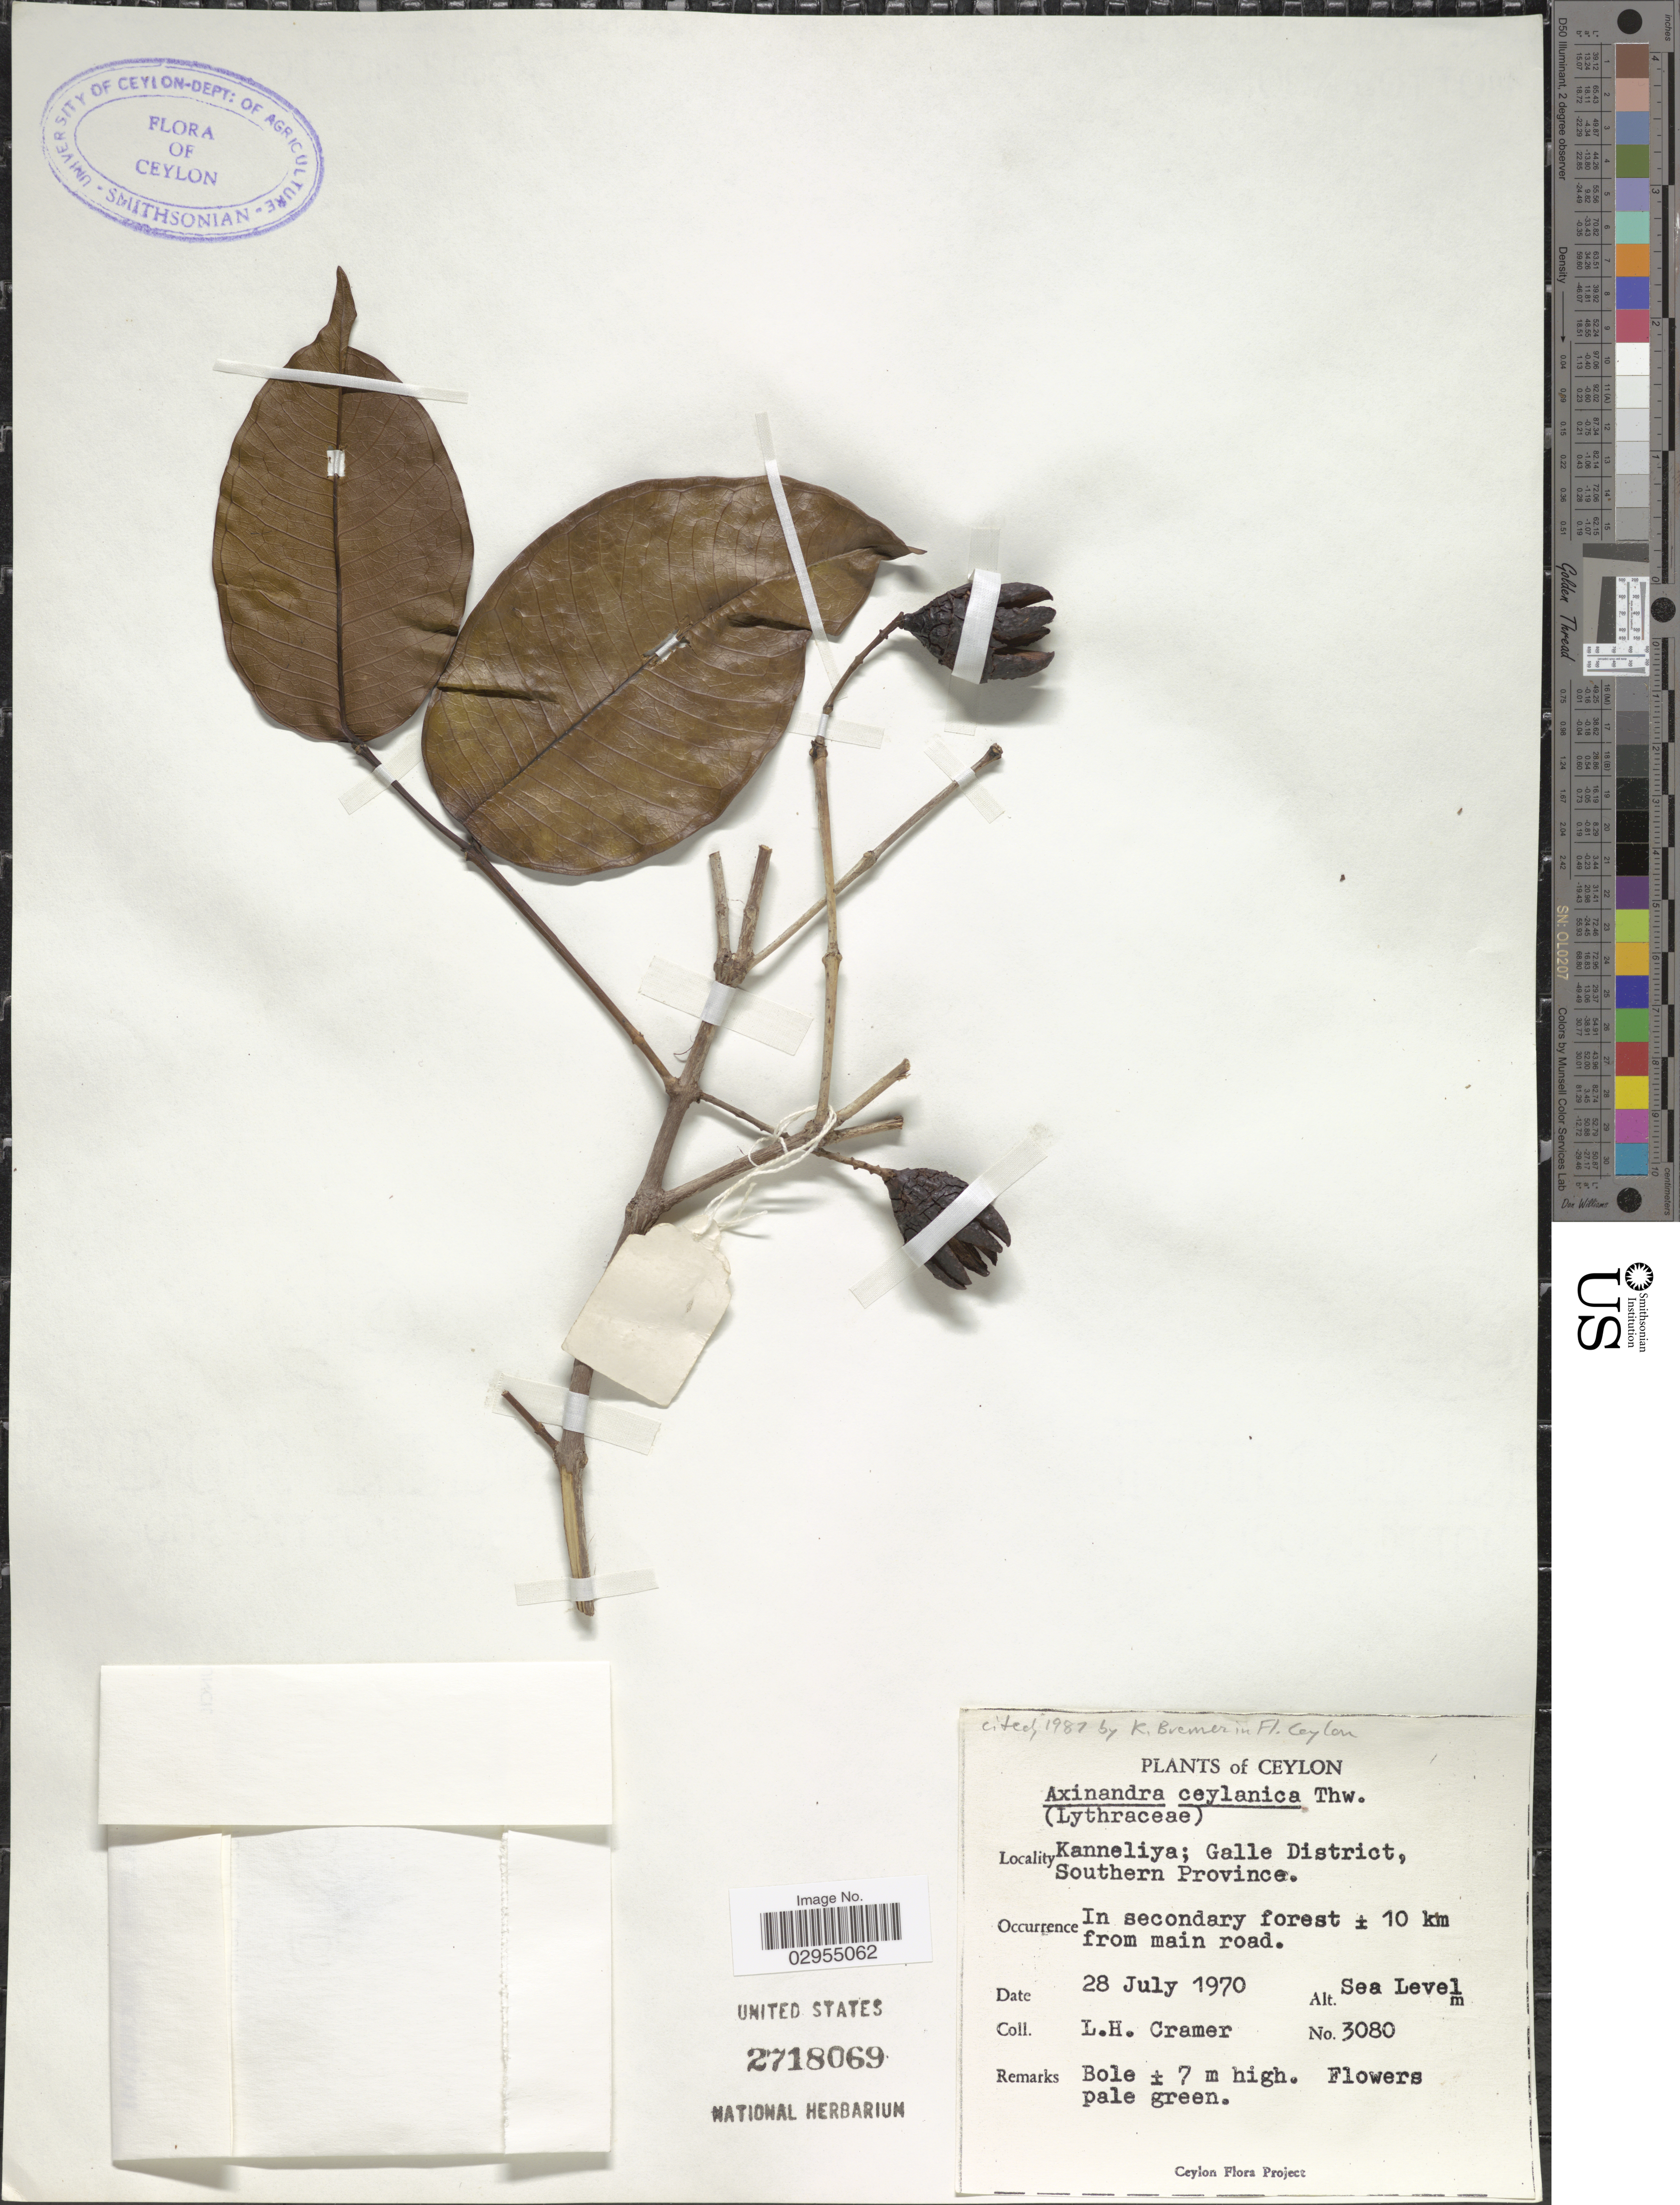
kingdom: Plantae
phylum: Tracheophyta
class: Magnoliopsida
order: Myrtales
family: Crypteroniaceae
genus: Axinandra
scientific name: Axinandra zeylanica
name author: Thwaites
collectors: L. H. Cramer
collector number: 3080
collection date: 1970-07-28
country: Sri Lanka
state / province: Southern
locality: Ceylon. Kanneliya; Galle District.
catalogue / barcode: US 2718069